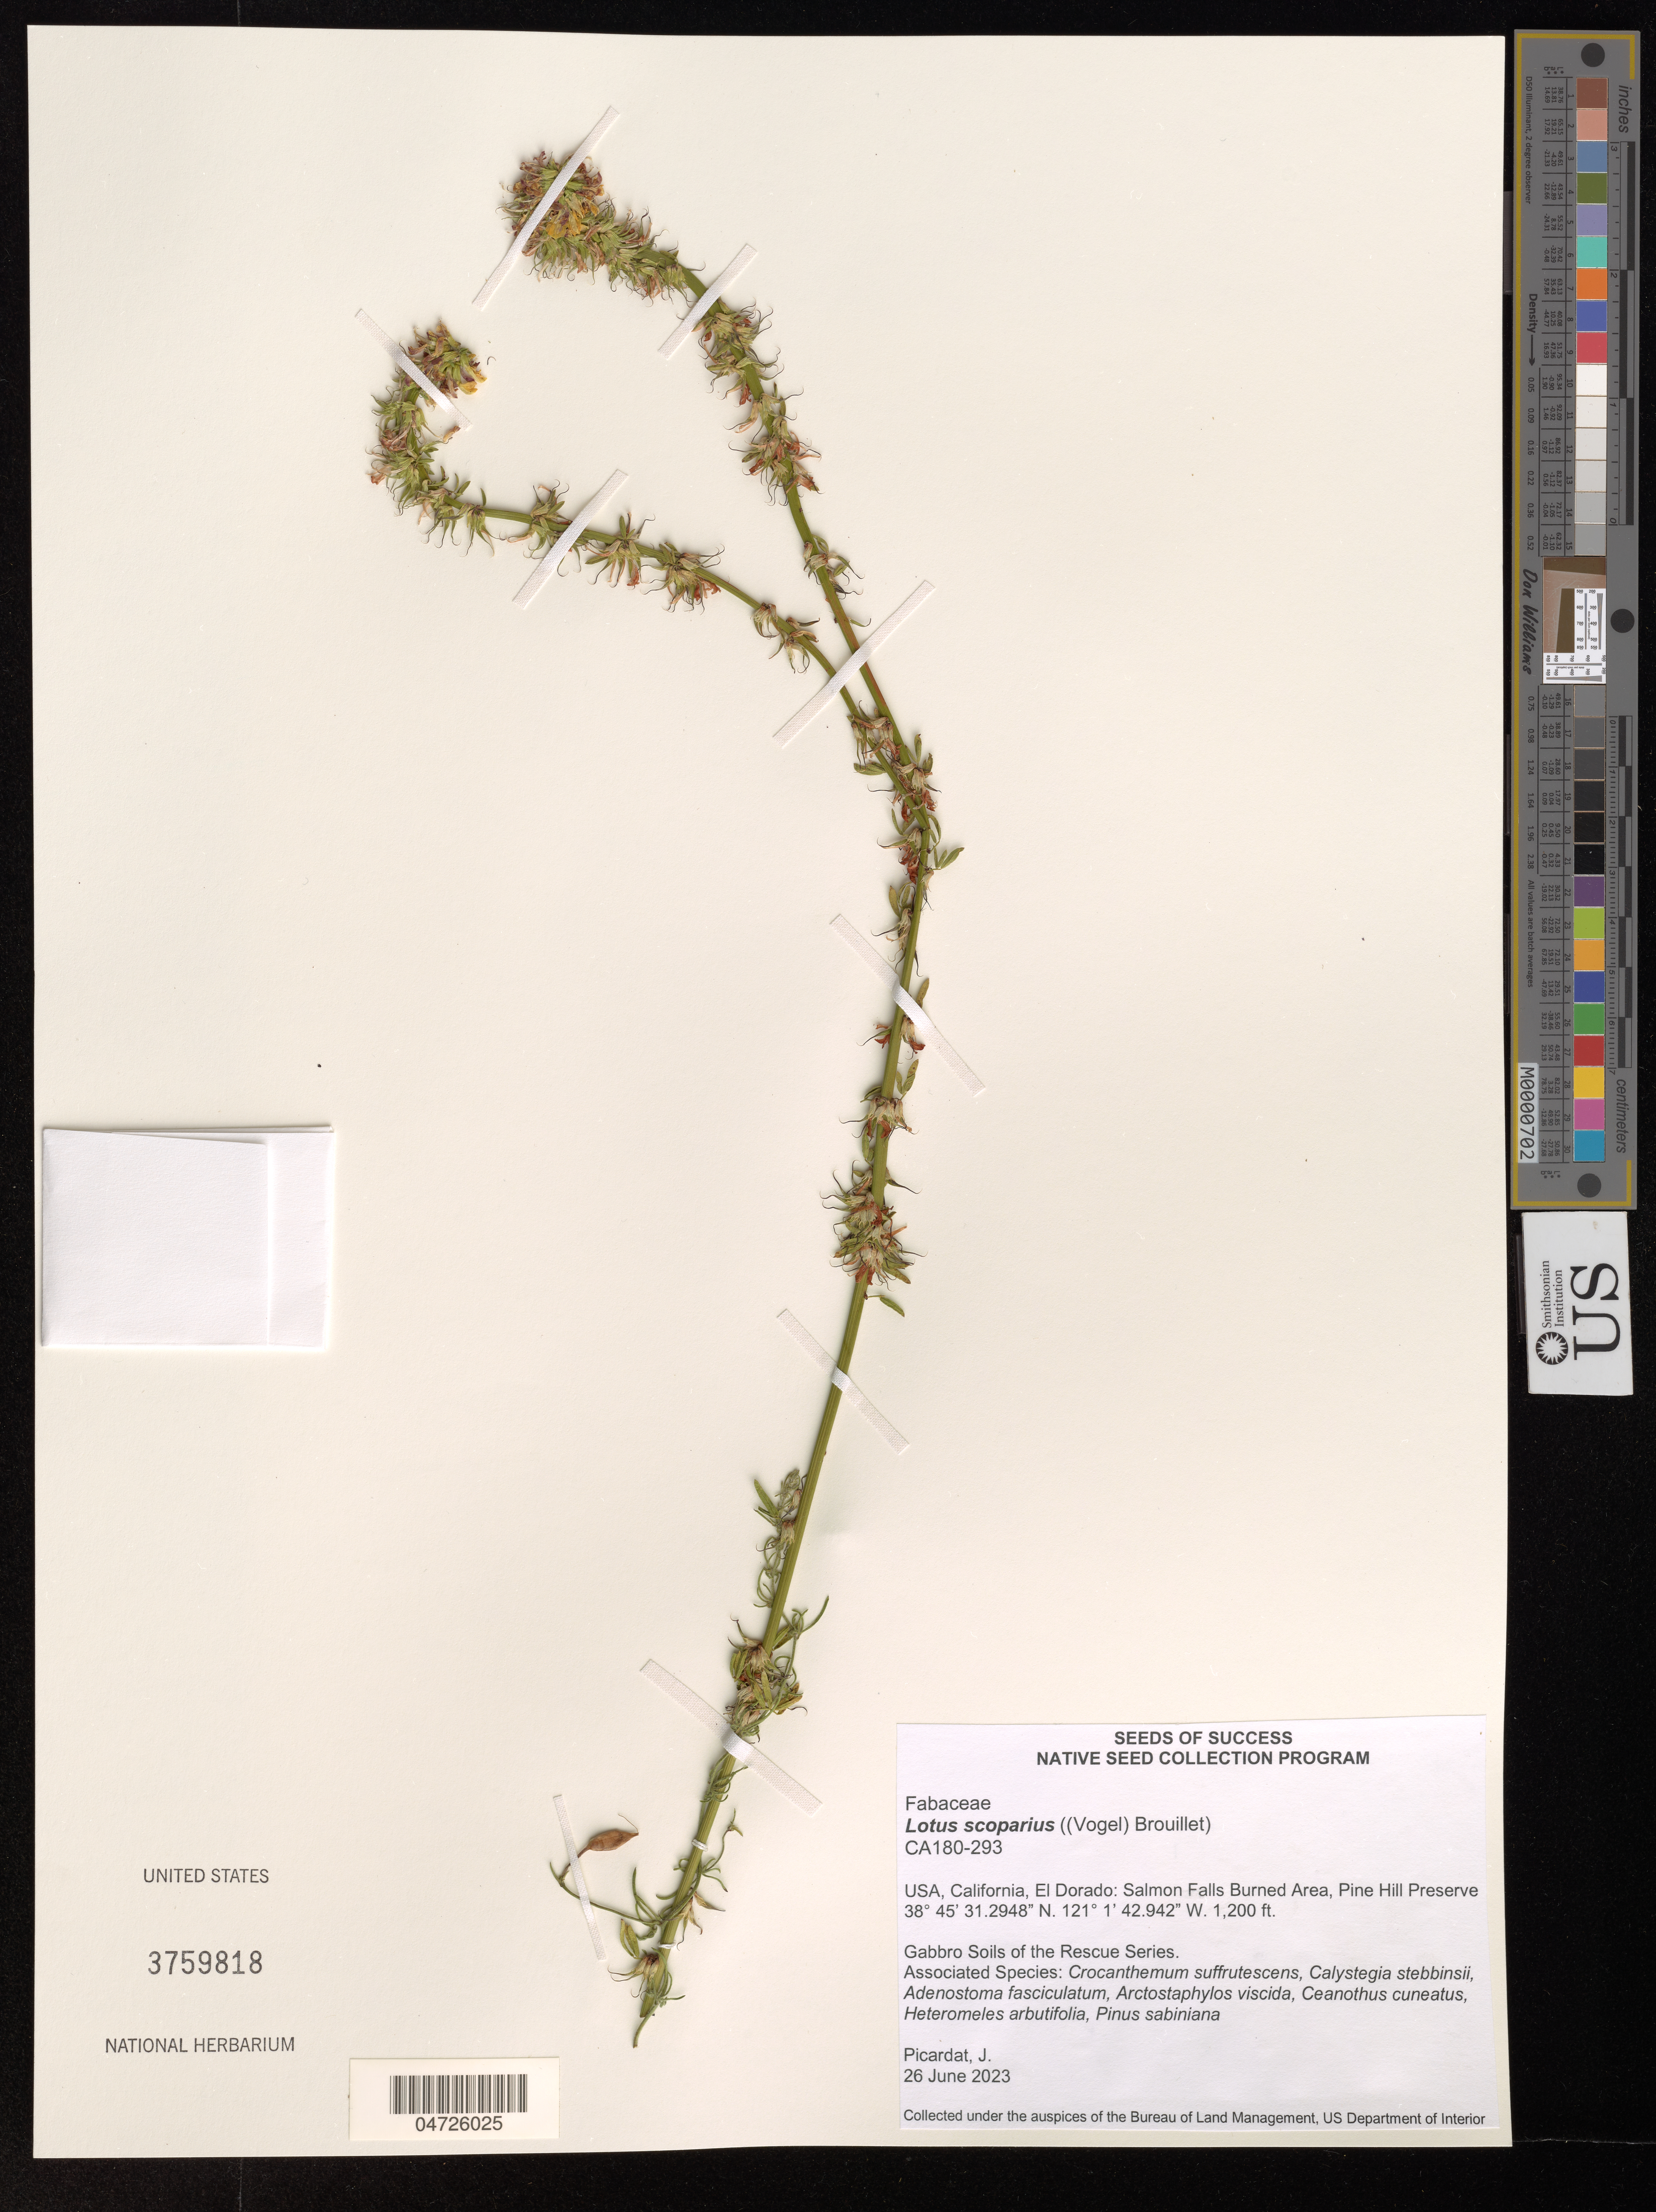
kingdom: Plantae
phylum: Tracheophyta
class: Magnoliopsida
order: Fabales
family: Fabaceae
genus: Lotus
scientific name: Lotus scoparius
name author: (Nutt.) Ottley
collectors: J. Picardat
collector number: CA180-293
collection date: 2023-06-26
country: United States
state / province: California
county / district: El Dorado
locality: El Dorado: Salmon Falls Burned Area, Pine Hill Preserve.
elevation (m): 366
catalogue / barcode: US 3759818